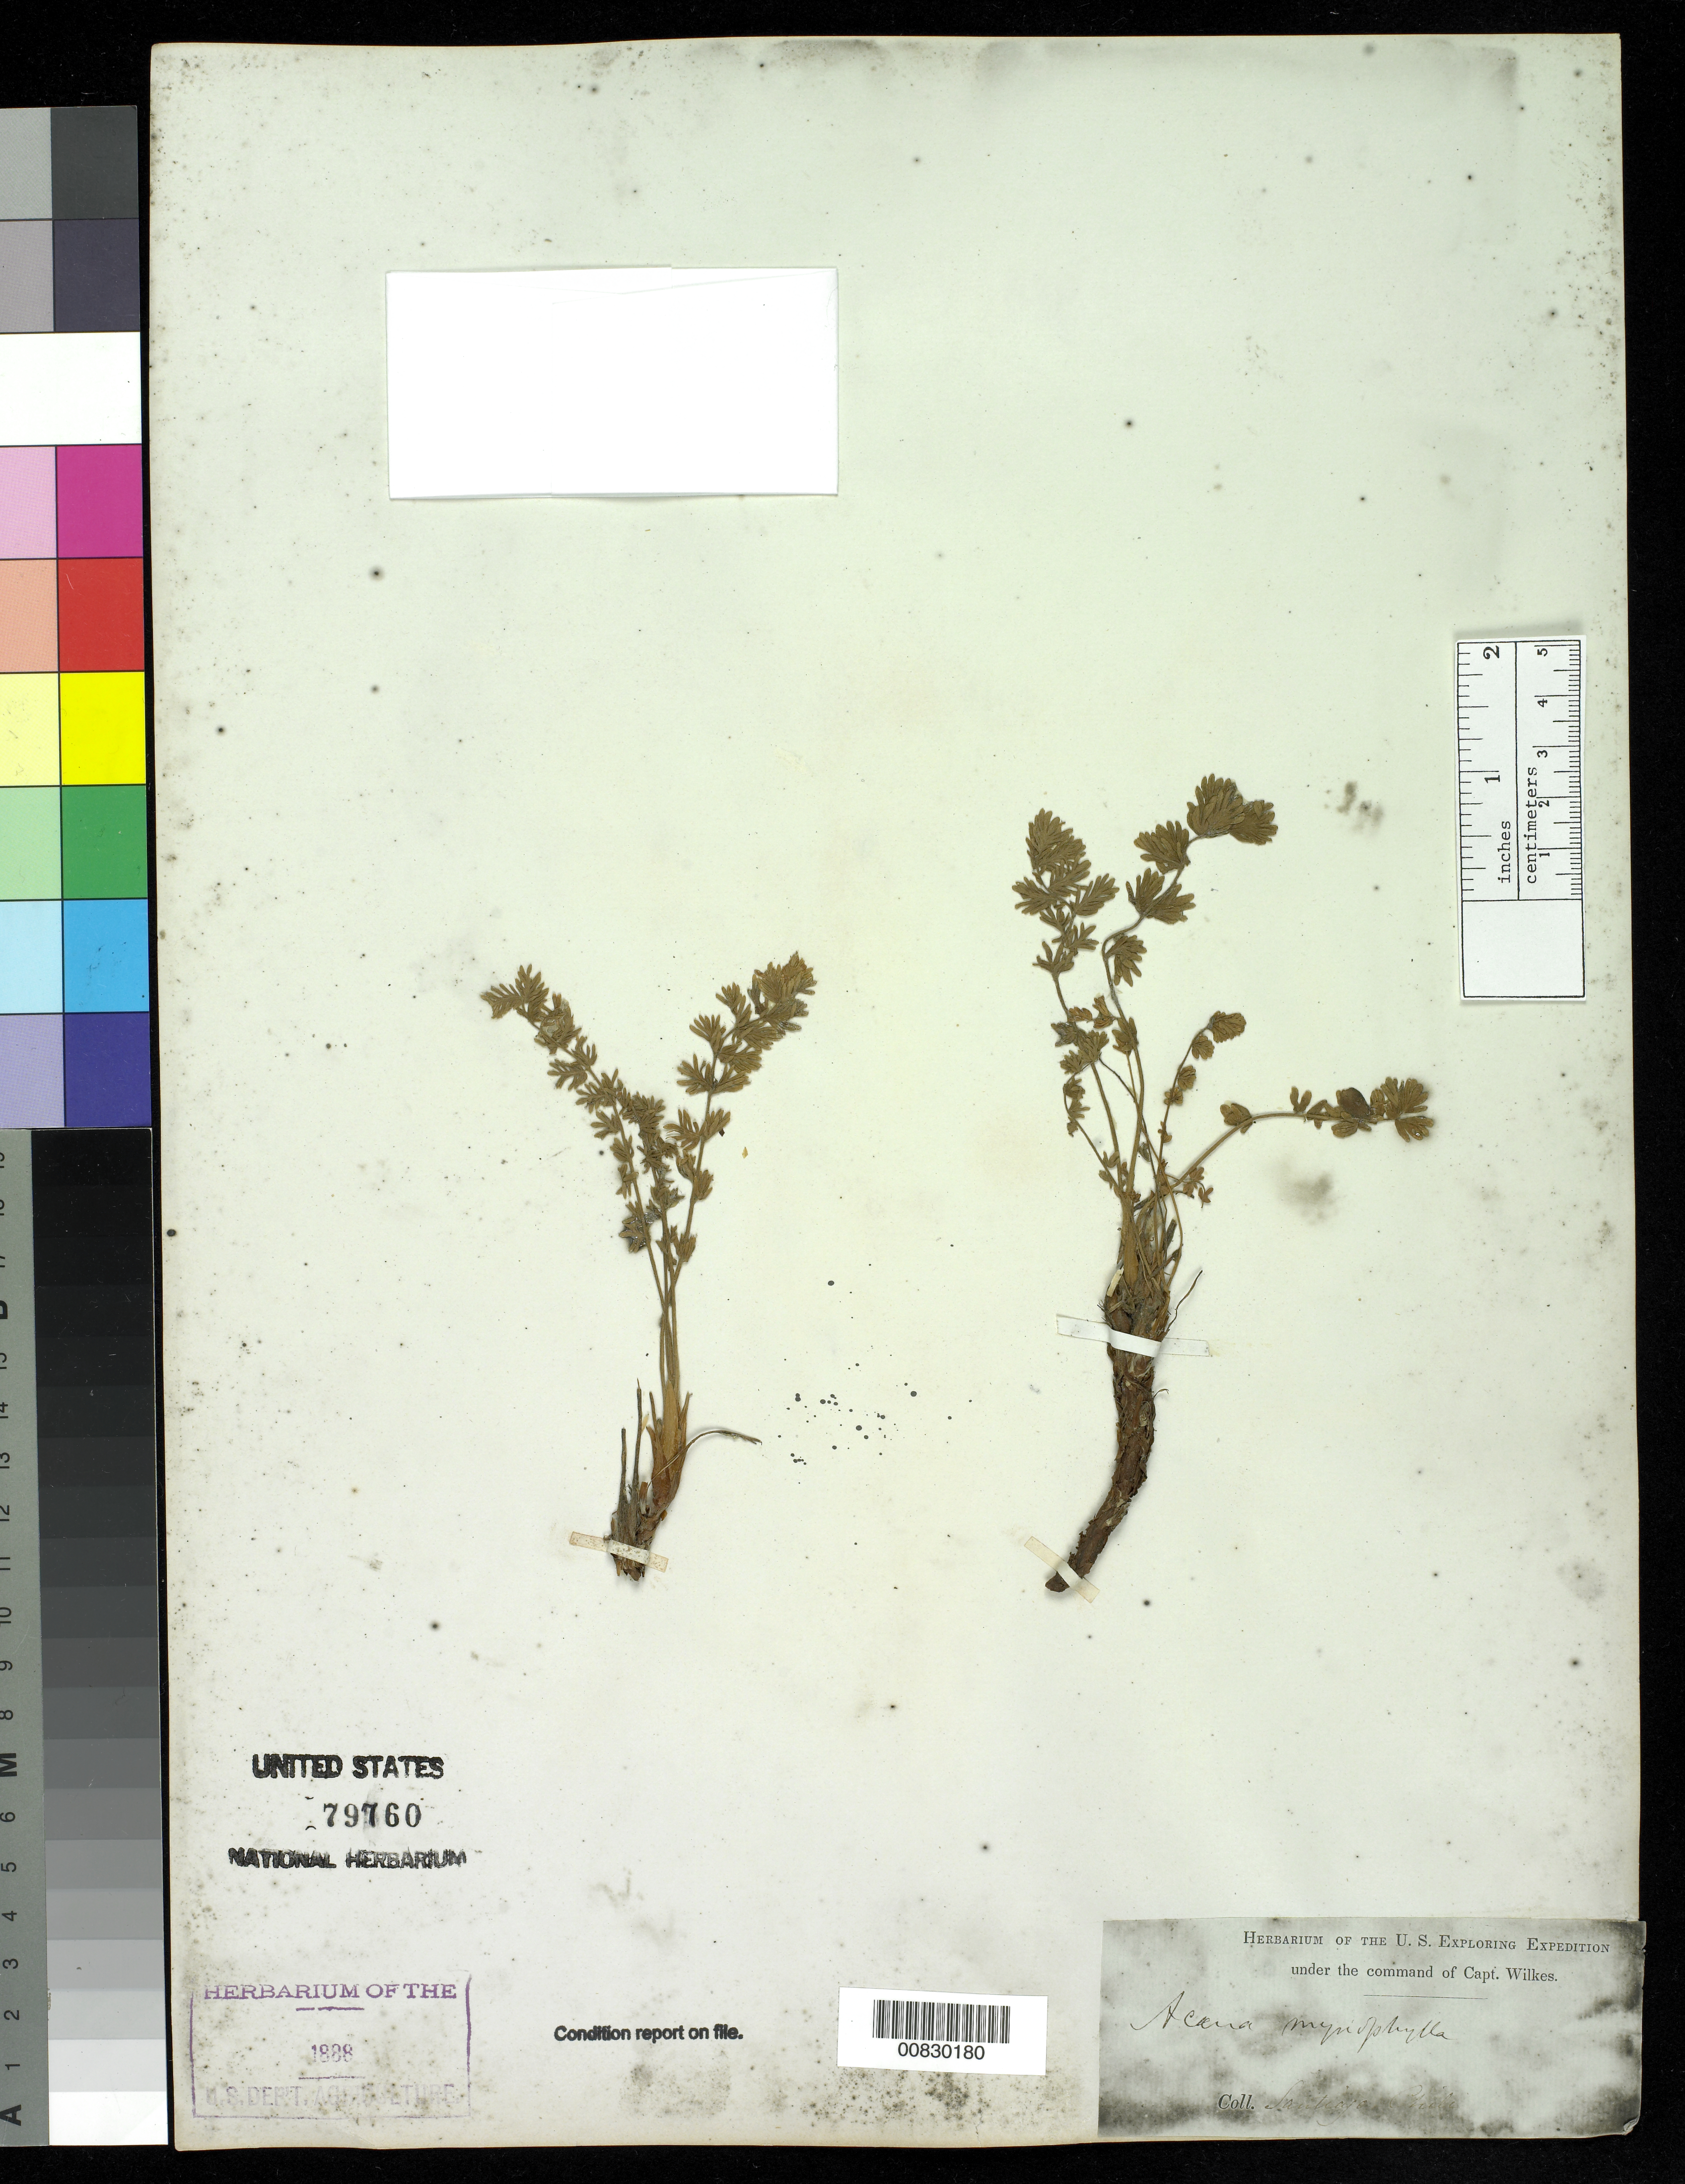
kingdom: Plantae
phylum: Tracheophyta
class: Magnoliopsida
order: Rosales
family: Rosaceae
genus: Acaena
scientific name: Acaena myriophylla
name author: Lindl.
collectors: Wilkes Explor. Exped.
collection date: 1838/1842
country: Chile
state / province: Región Metropolitana (RM)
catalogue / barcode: US 79760